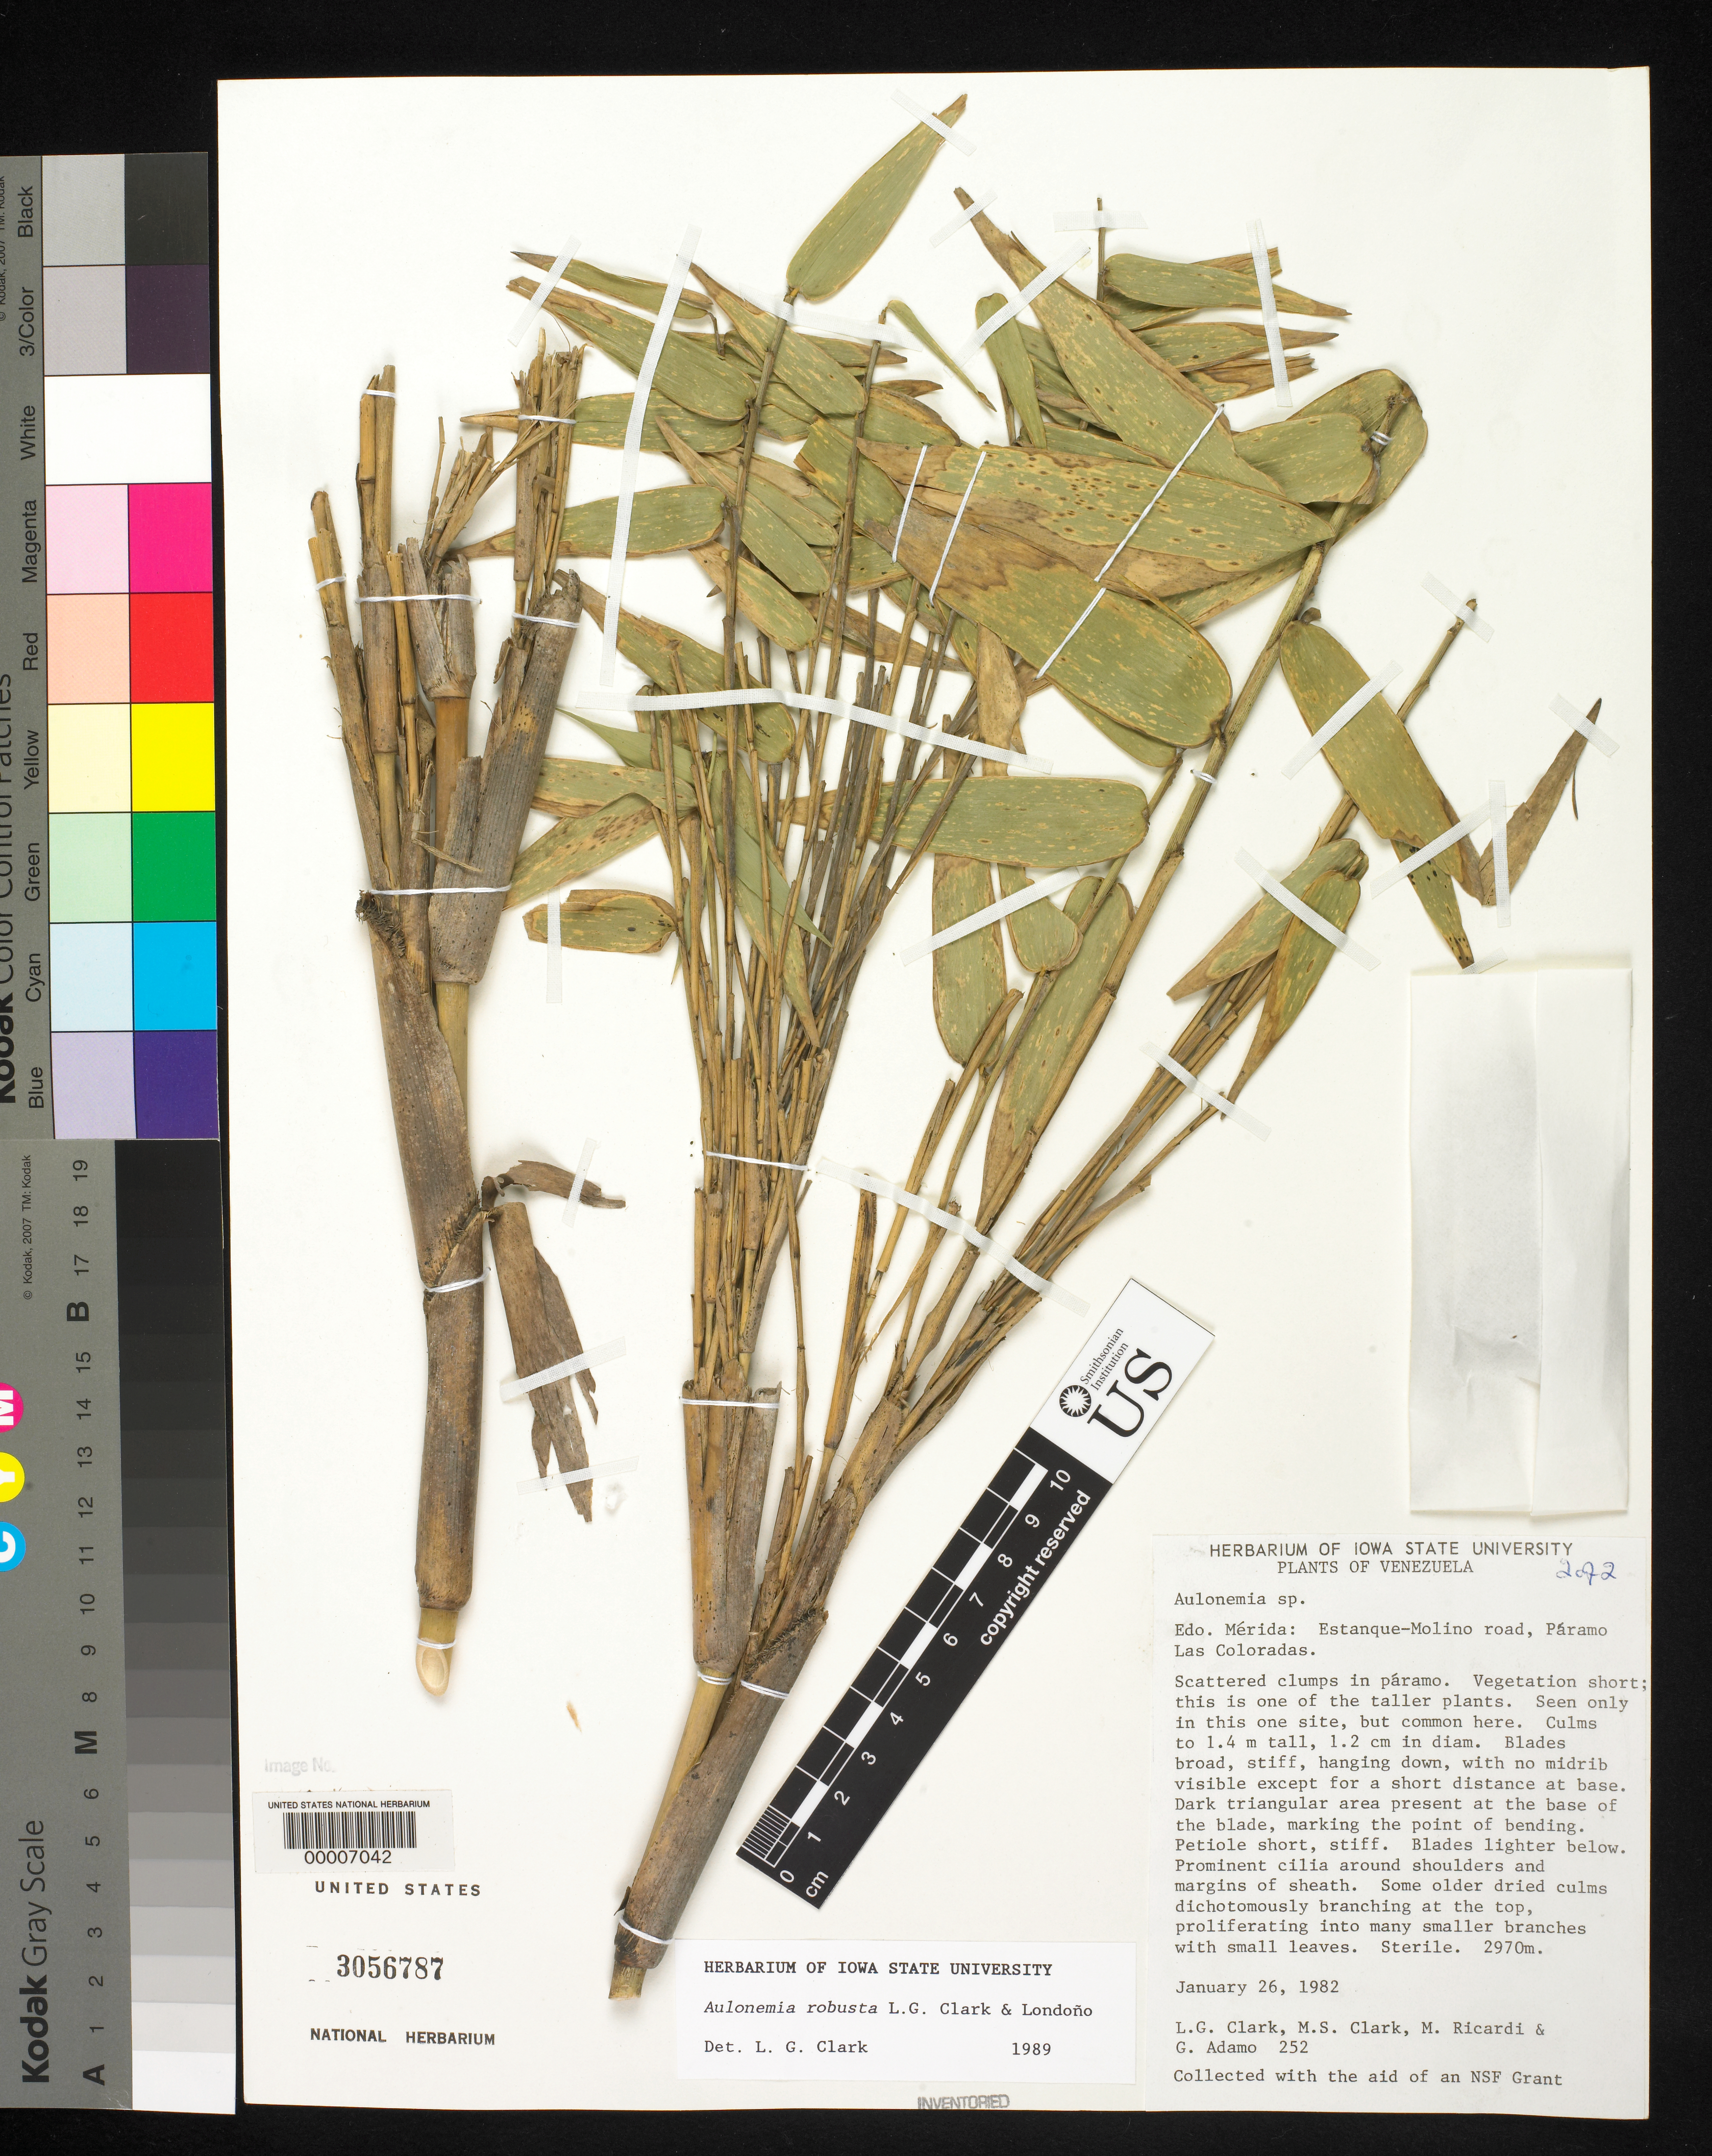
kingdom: Plantae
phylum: Tracheophyta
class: Liliopsida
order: Poales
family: Poaceae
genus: Aulonemia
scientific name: Aulonemia robusta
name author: L.G. Clark & Londoño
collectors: L. G. Clark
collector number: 252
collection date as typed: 26 Jan 1982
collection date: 1982-01-26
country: Venezuela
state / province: Mérida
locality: Estanque-molino road, paramo las coloradas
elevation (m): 2970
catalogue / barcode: US 3056787